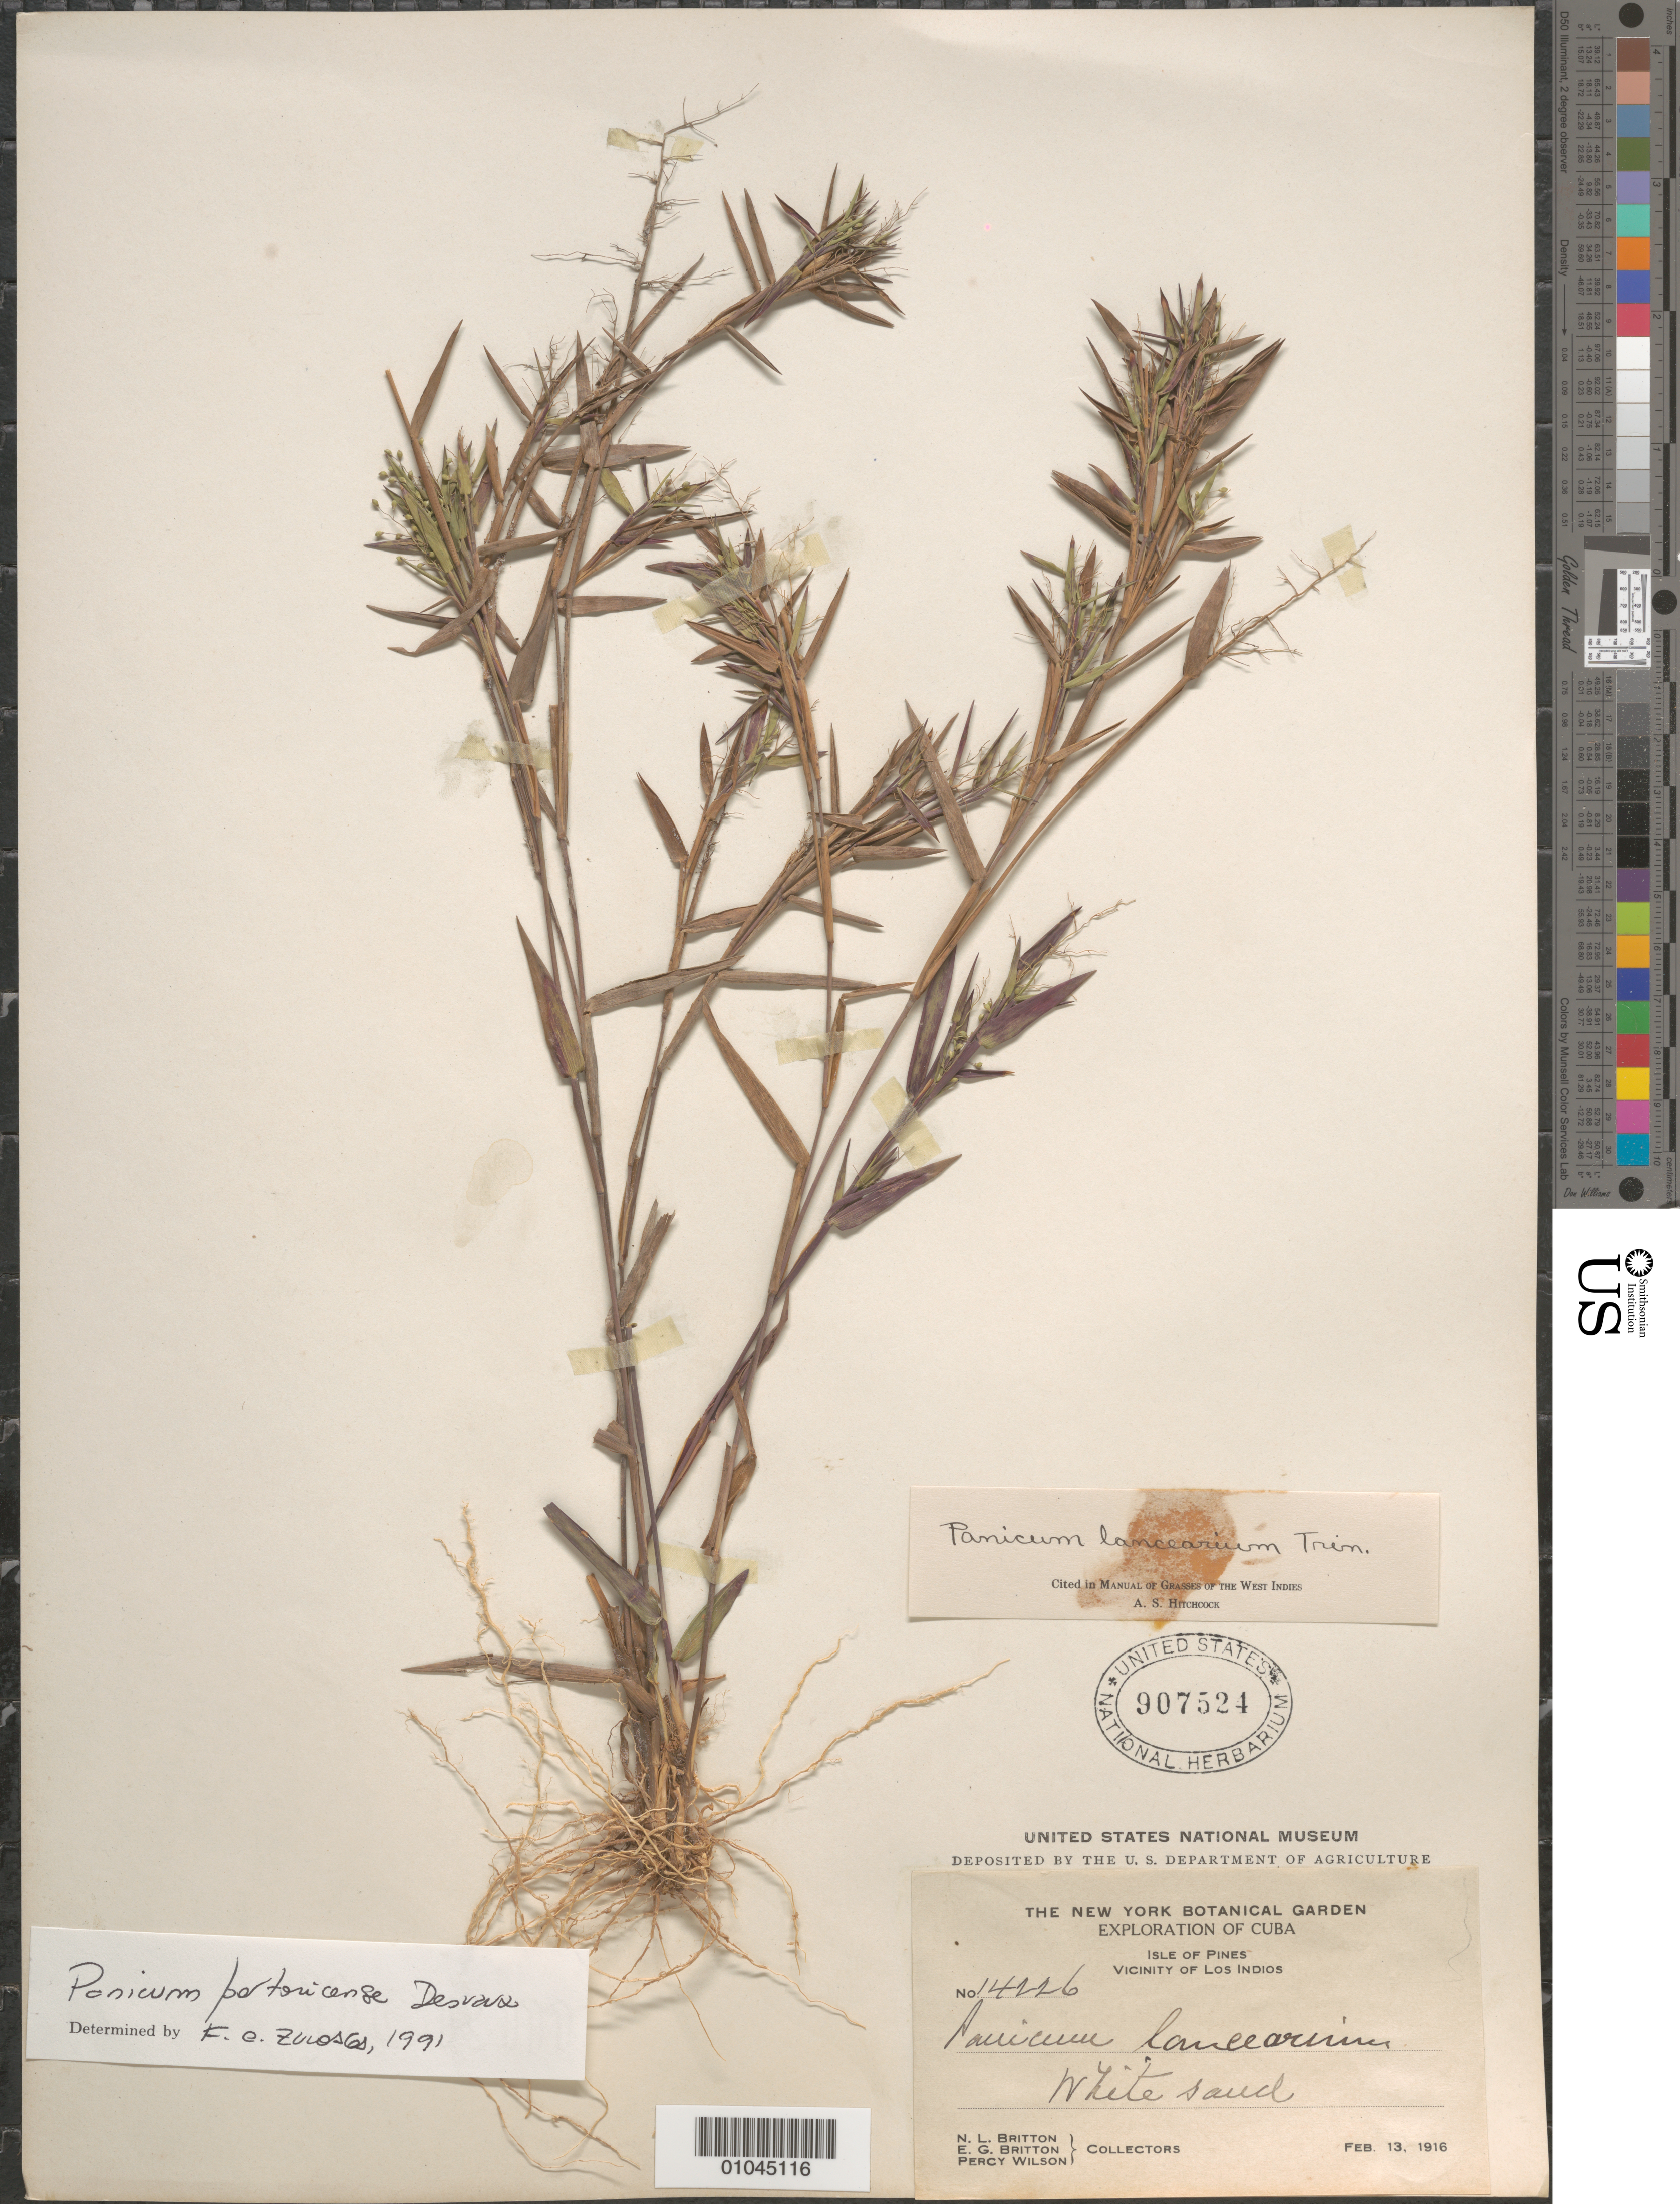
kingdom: Plantae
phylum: Tracheophyta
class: Liliopsida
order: Poales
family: Poaceae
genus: Panicum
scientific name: Panicum portoricense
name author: Desv. ex Ham.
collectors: N. Britton, E. G. Britton & P. Wilson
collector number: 14226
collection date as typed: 13 Feb 1916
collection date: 1916-02-13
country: Cuba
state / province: Isla de la Juventud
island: Isla de la Juventud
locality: Vicinity of Los Indios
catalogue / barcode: US 907524